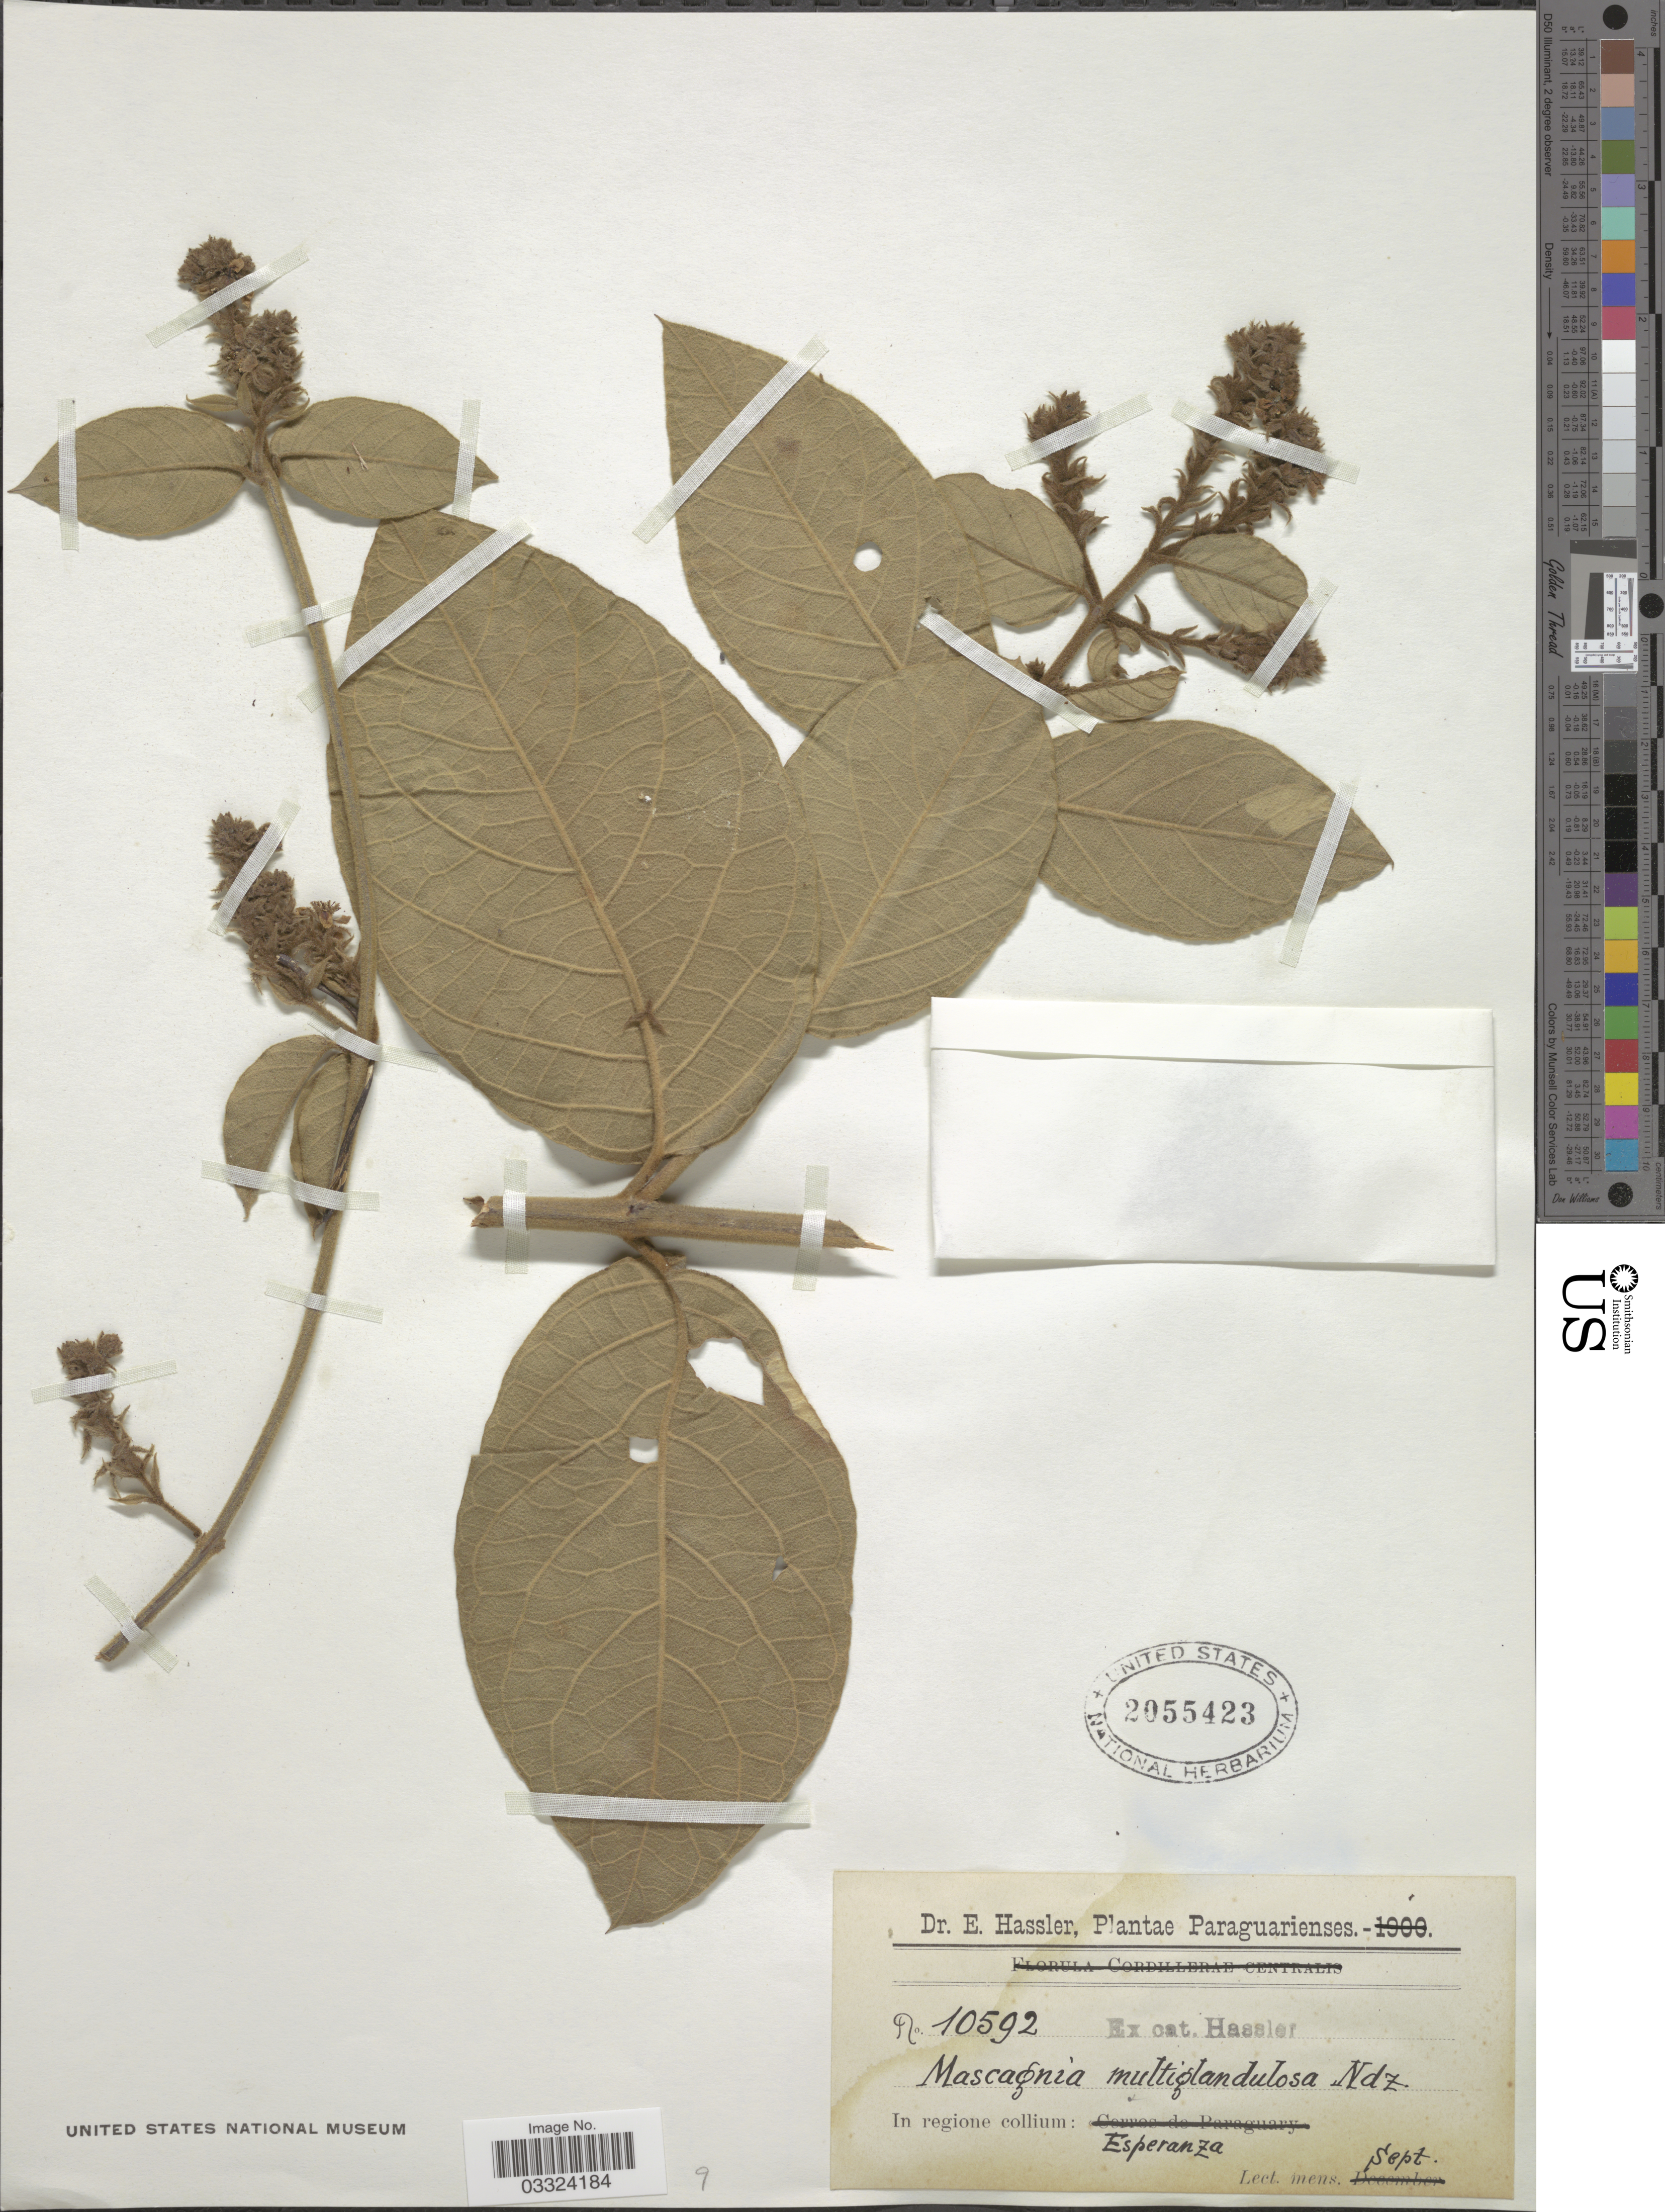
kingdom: Plantae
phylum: Tracheophyta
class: Magnoliopsida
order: Malpighiales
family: Malpighiaceae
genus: Christianella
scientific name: Christianella multiglandulosa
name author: (Nied.) W.R. Anderson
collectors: E. Hassler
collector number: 10592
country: Paraguay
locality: In regione collium: Esperanza.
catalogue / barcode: US 2055423